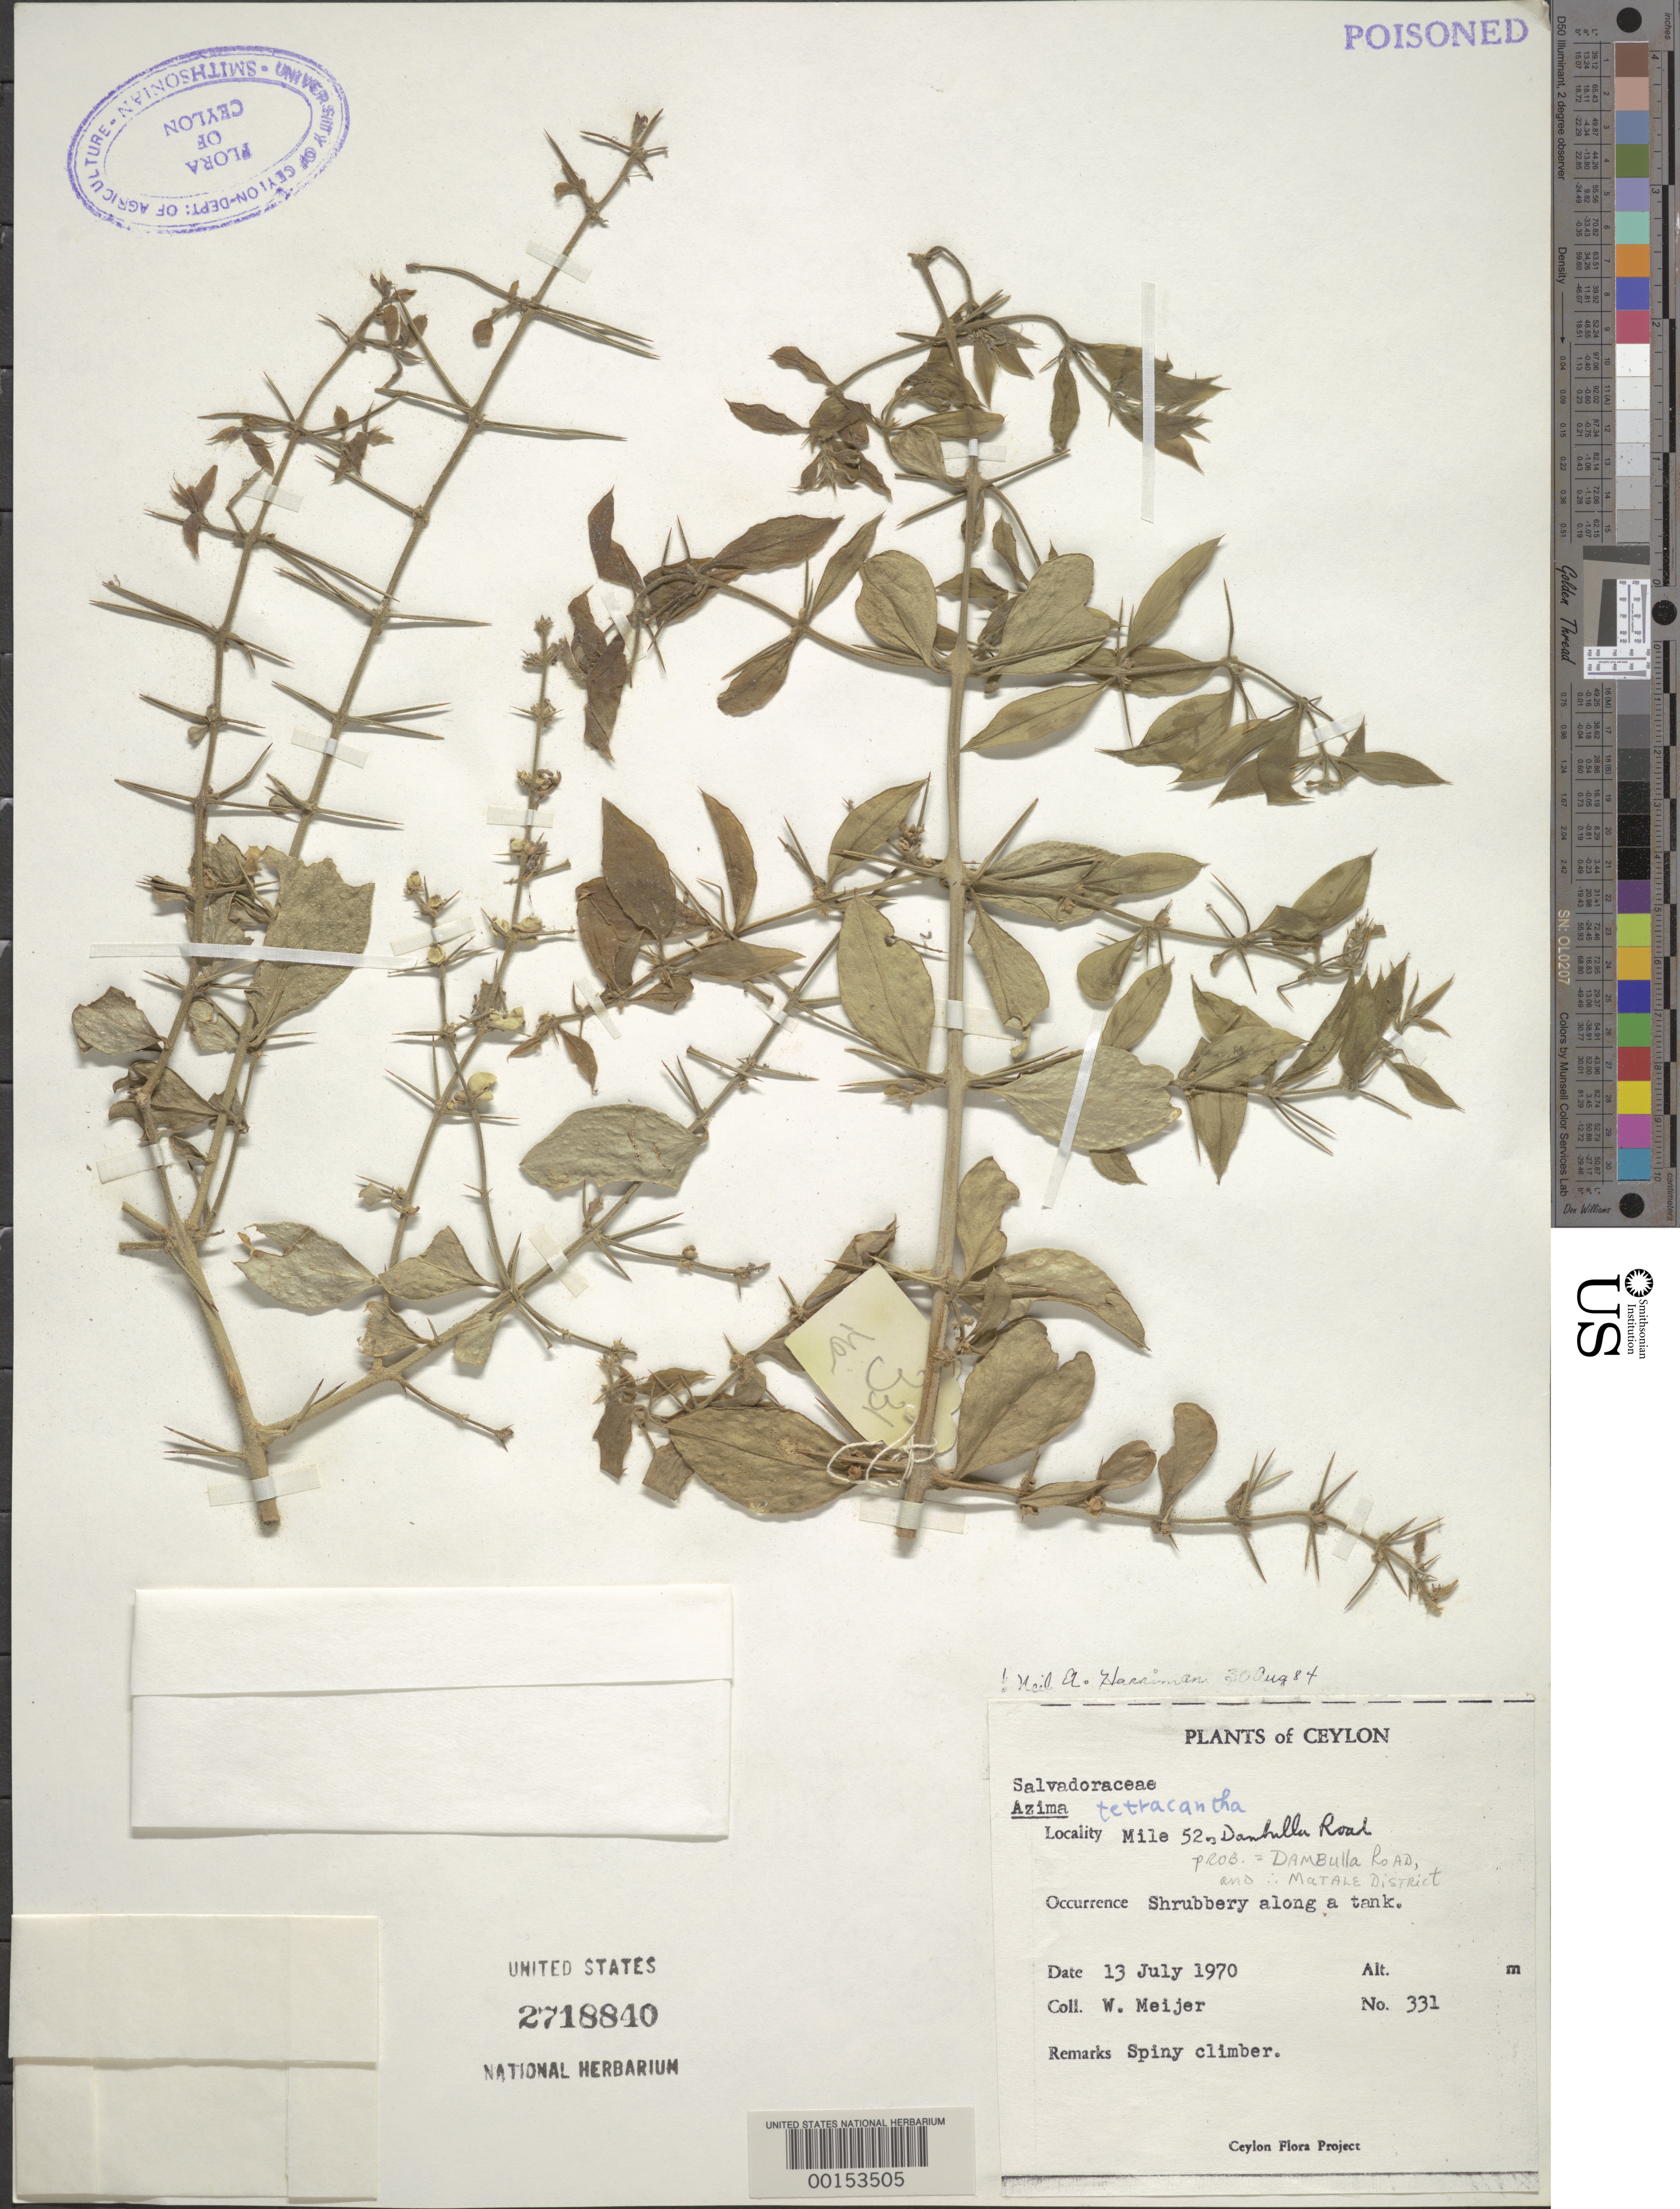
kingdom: Plantae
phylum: Tracheophyta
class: Magnoliopsida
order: Brassicales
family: Salvadoraceae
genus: Azima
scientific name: Azima tetracantha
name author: Lam.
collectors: W. Meijer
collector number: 331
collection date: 1970-07-13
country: Sri Lanka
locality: Ceylon. Mile 52, Danhulla Road. Prob.= Dambulla Road, and: Matale District.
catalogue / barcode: US 2718840